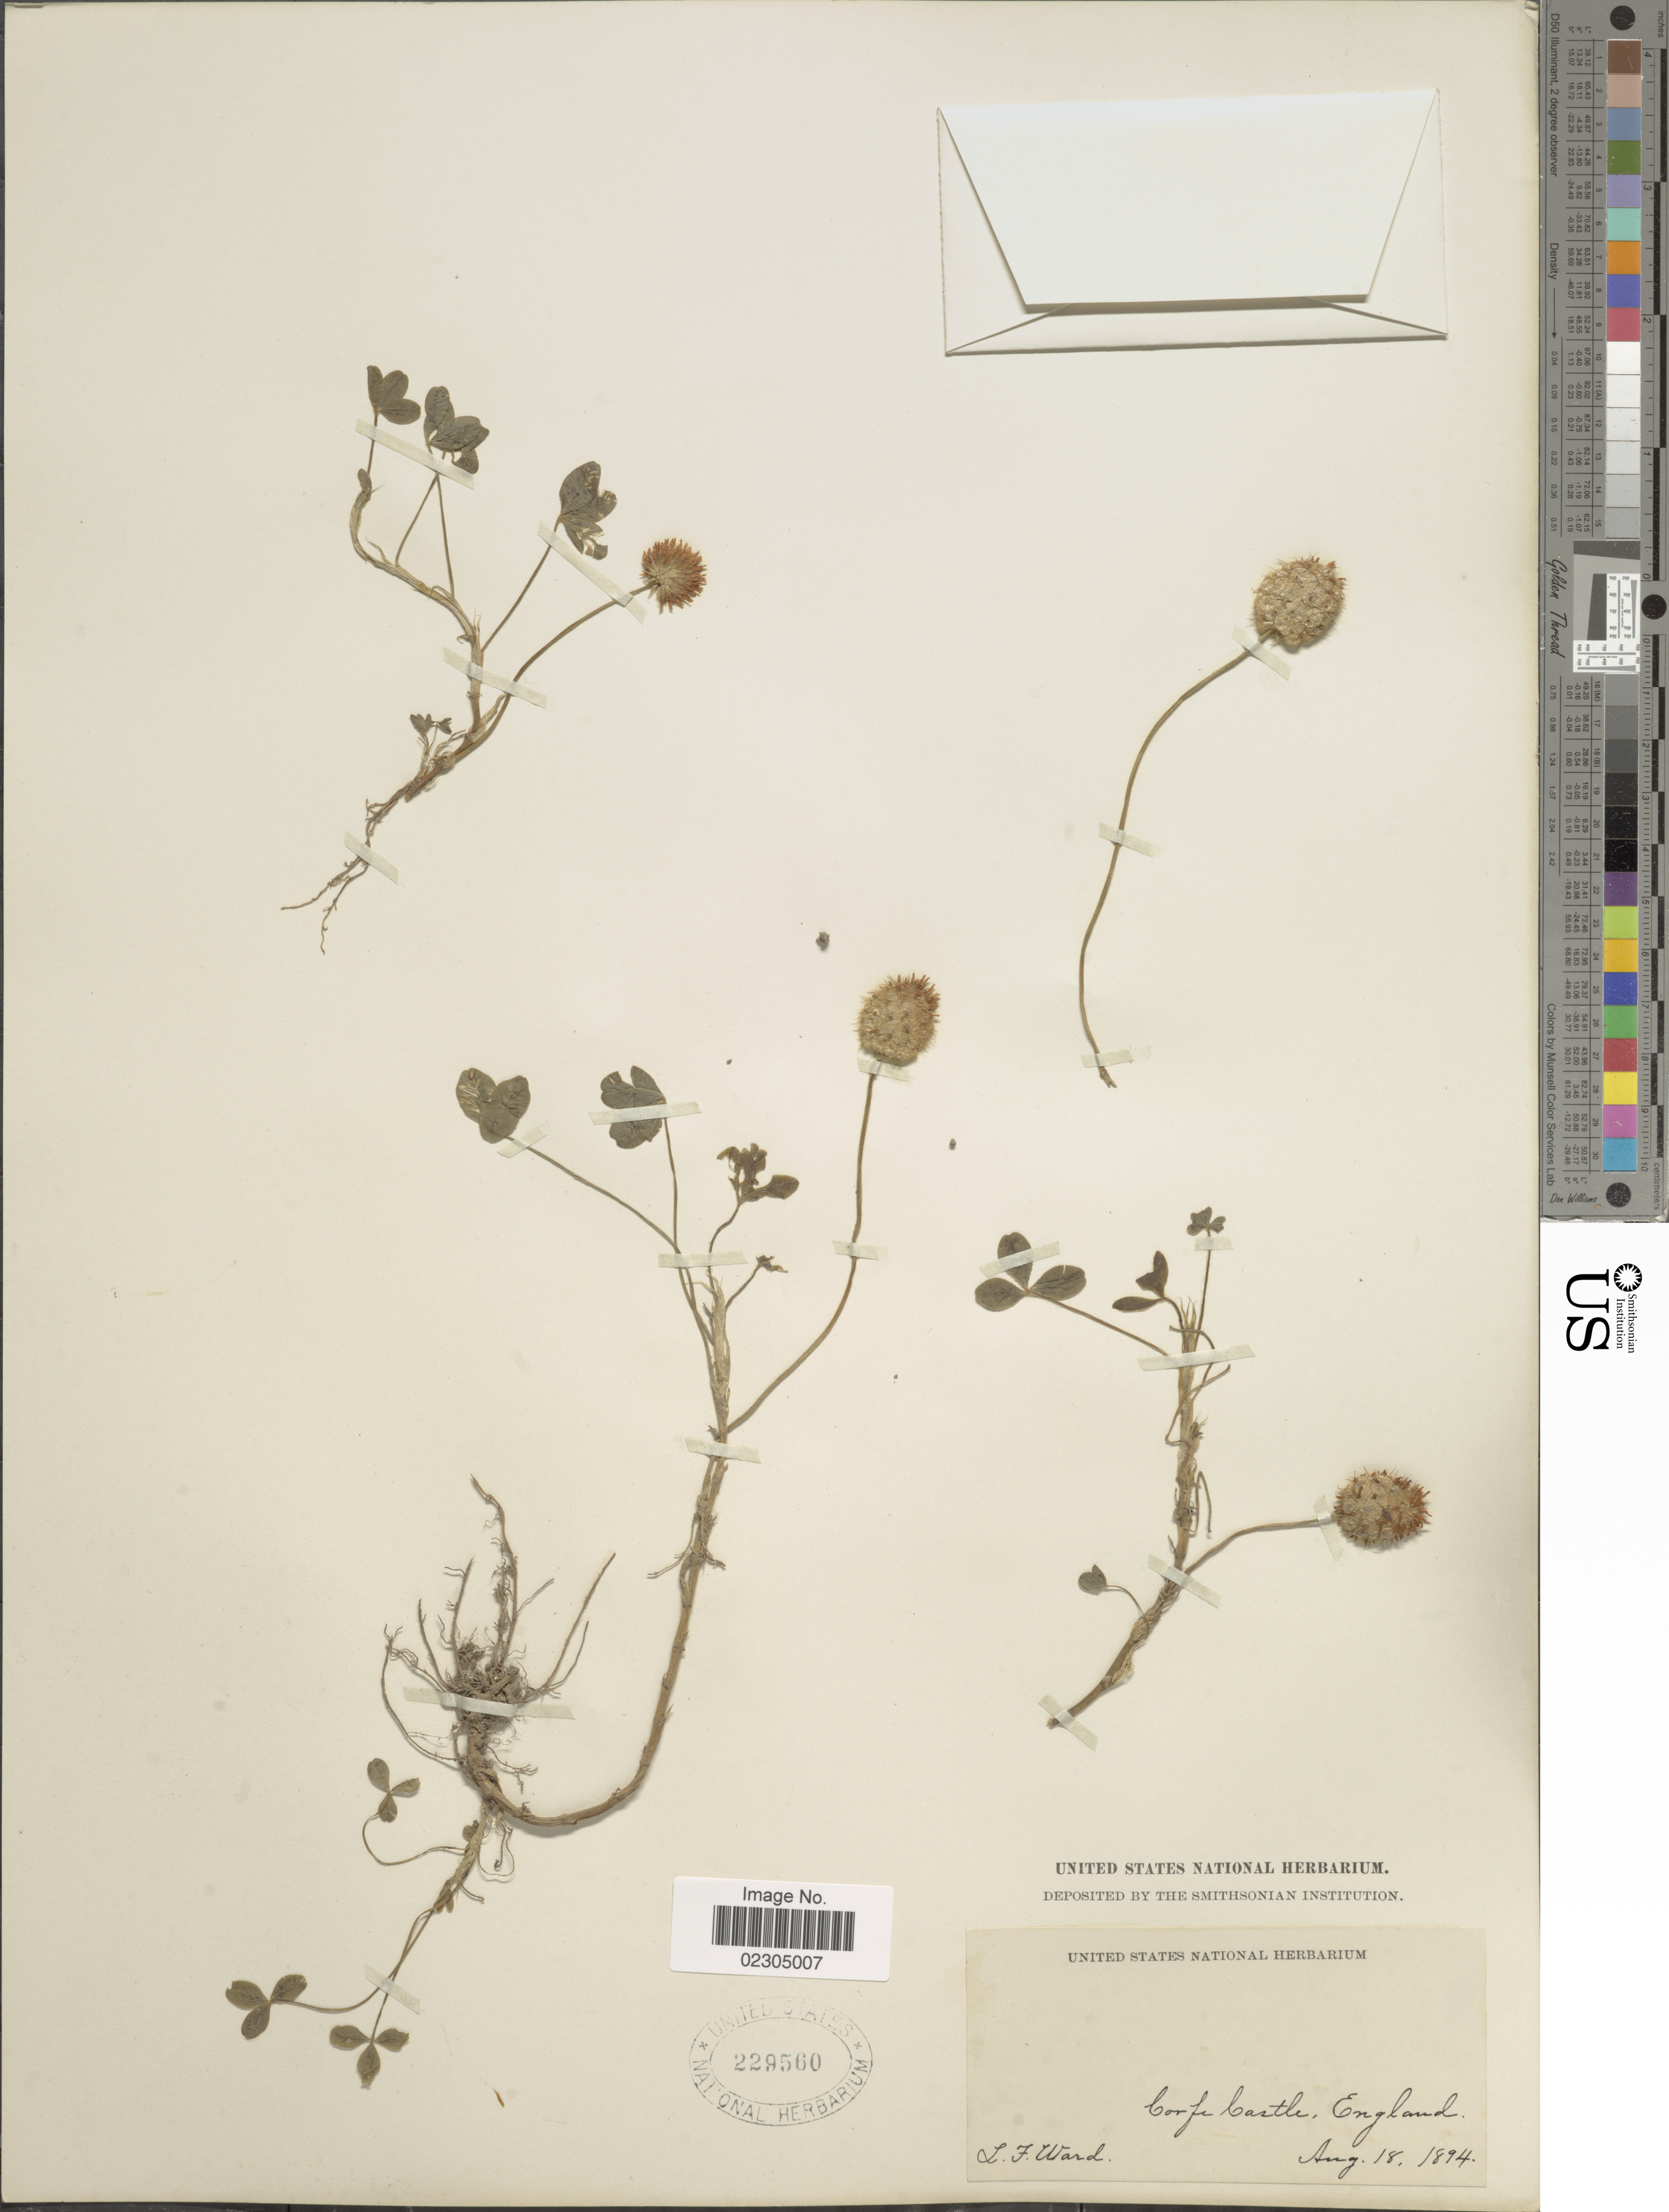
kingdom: Plantae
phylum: Tracheophyta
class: Magnoliopsida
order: Fabales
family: Fabaceae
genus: Trifolium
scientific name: Trifolium sp.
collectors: L. Ward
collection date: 1894-08-18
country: United Kingdom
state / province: England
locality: Corfe Castle.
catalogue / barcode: US 229560